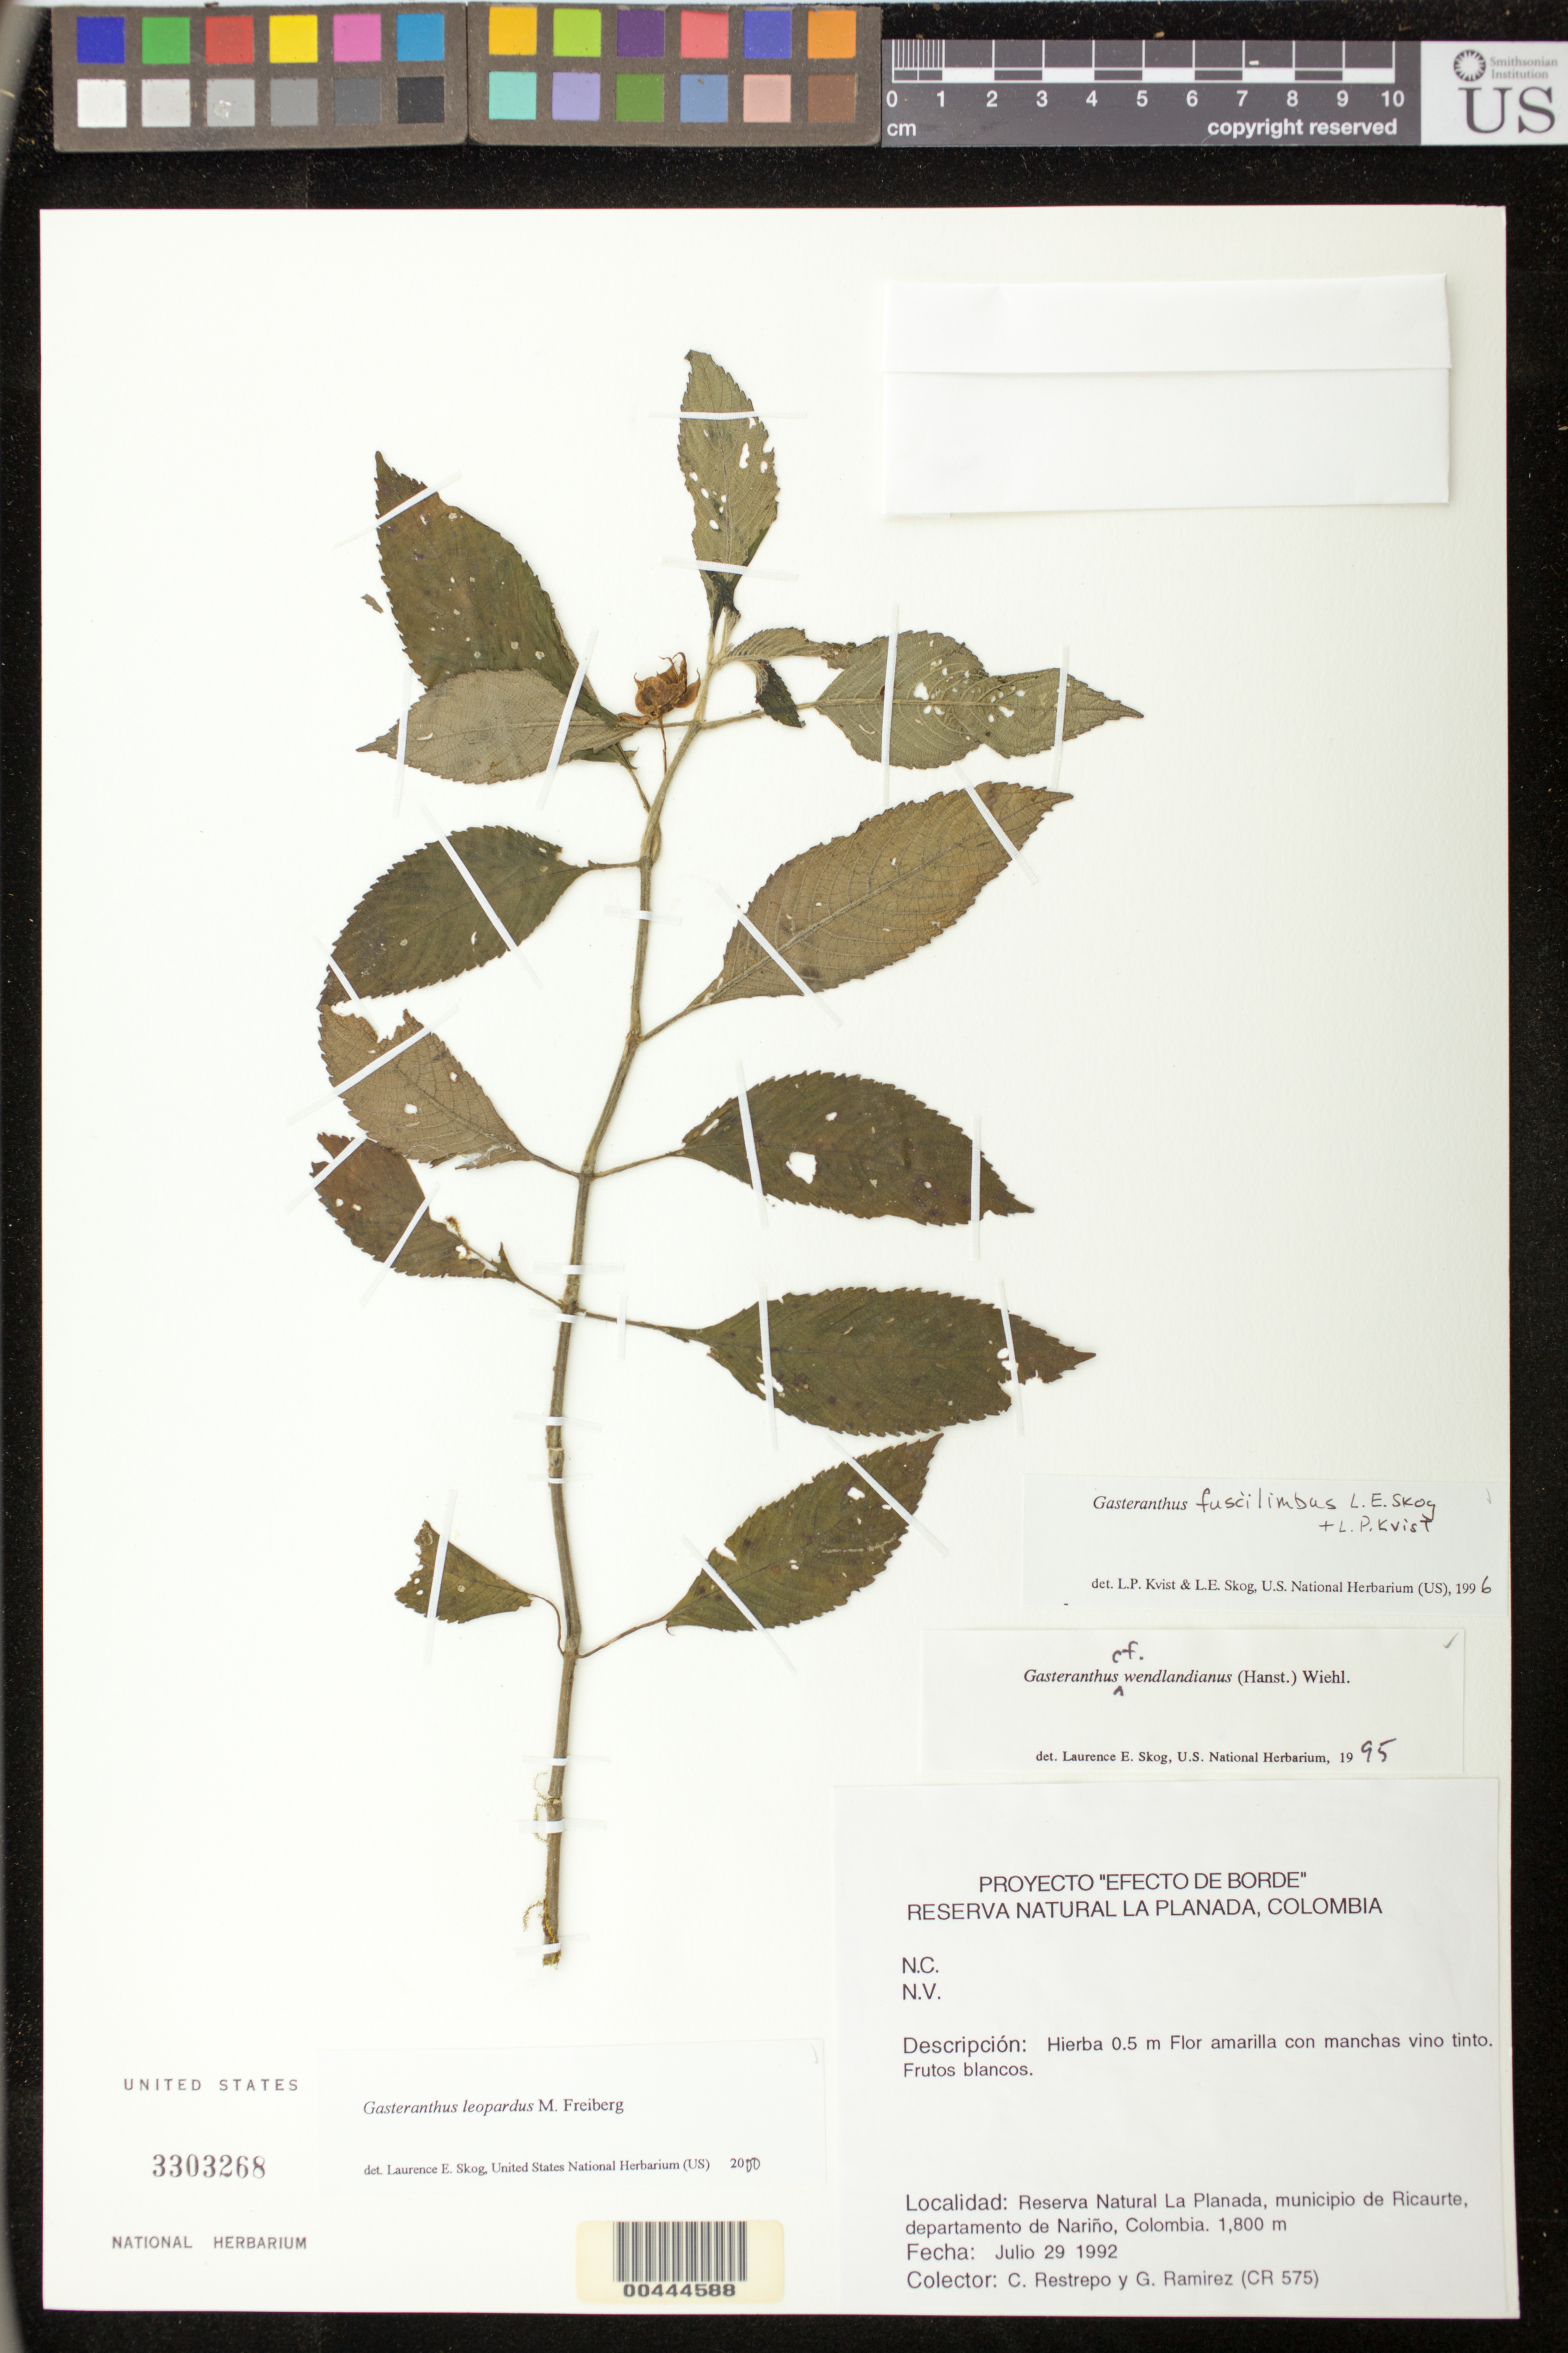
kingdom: Plantae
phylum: Tracheophyta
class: Magnoliopsida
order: Lamiales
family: Gesneriaceae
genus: Gasteranthus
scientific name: Gasteranthus leopardus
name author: M. Freiberg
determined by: Skog, Laurence E.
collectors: C. Restrepo & Ramírez, G.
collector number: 575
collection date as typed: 29 Jul 1992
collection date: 1992-07-29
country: Colombia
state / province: Nariño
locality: Reserva Natural La Planada, mpio. de Ricaurte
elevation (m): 1800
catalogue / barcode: US 3303268